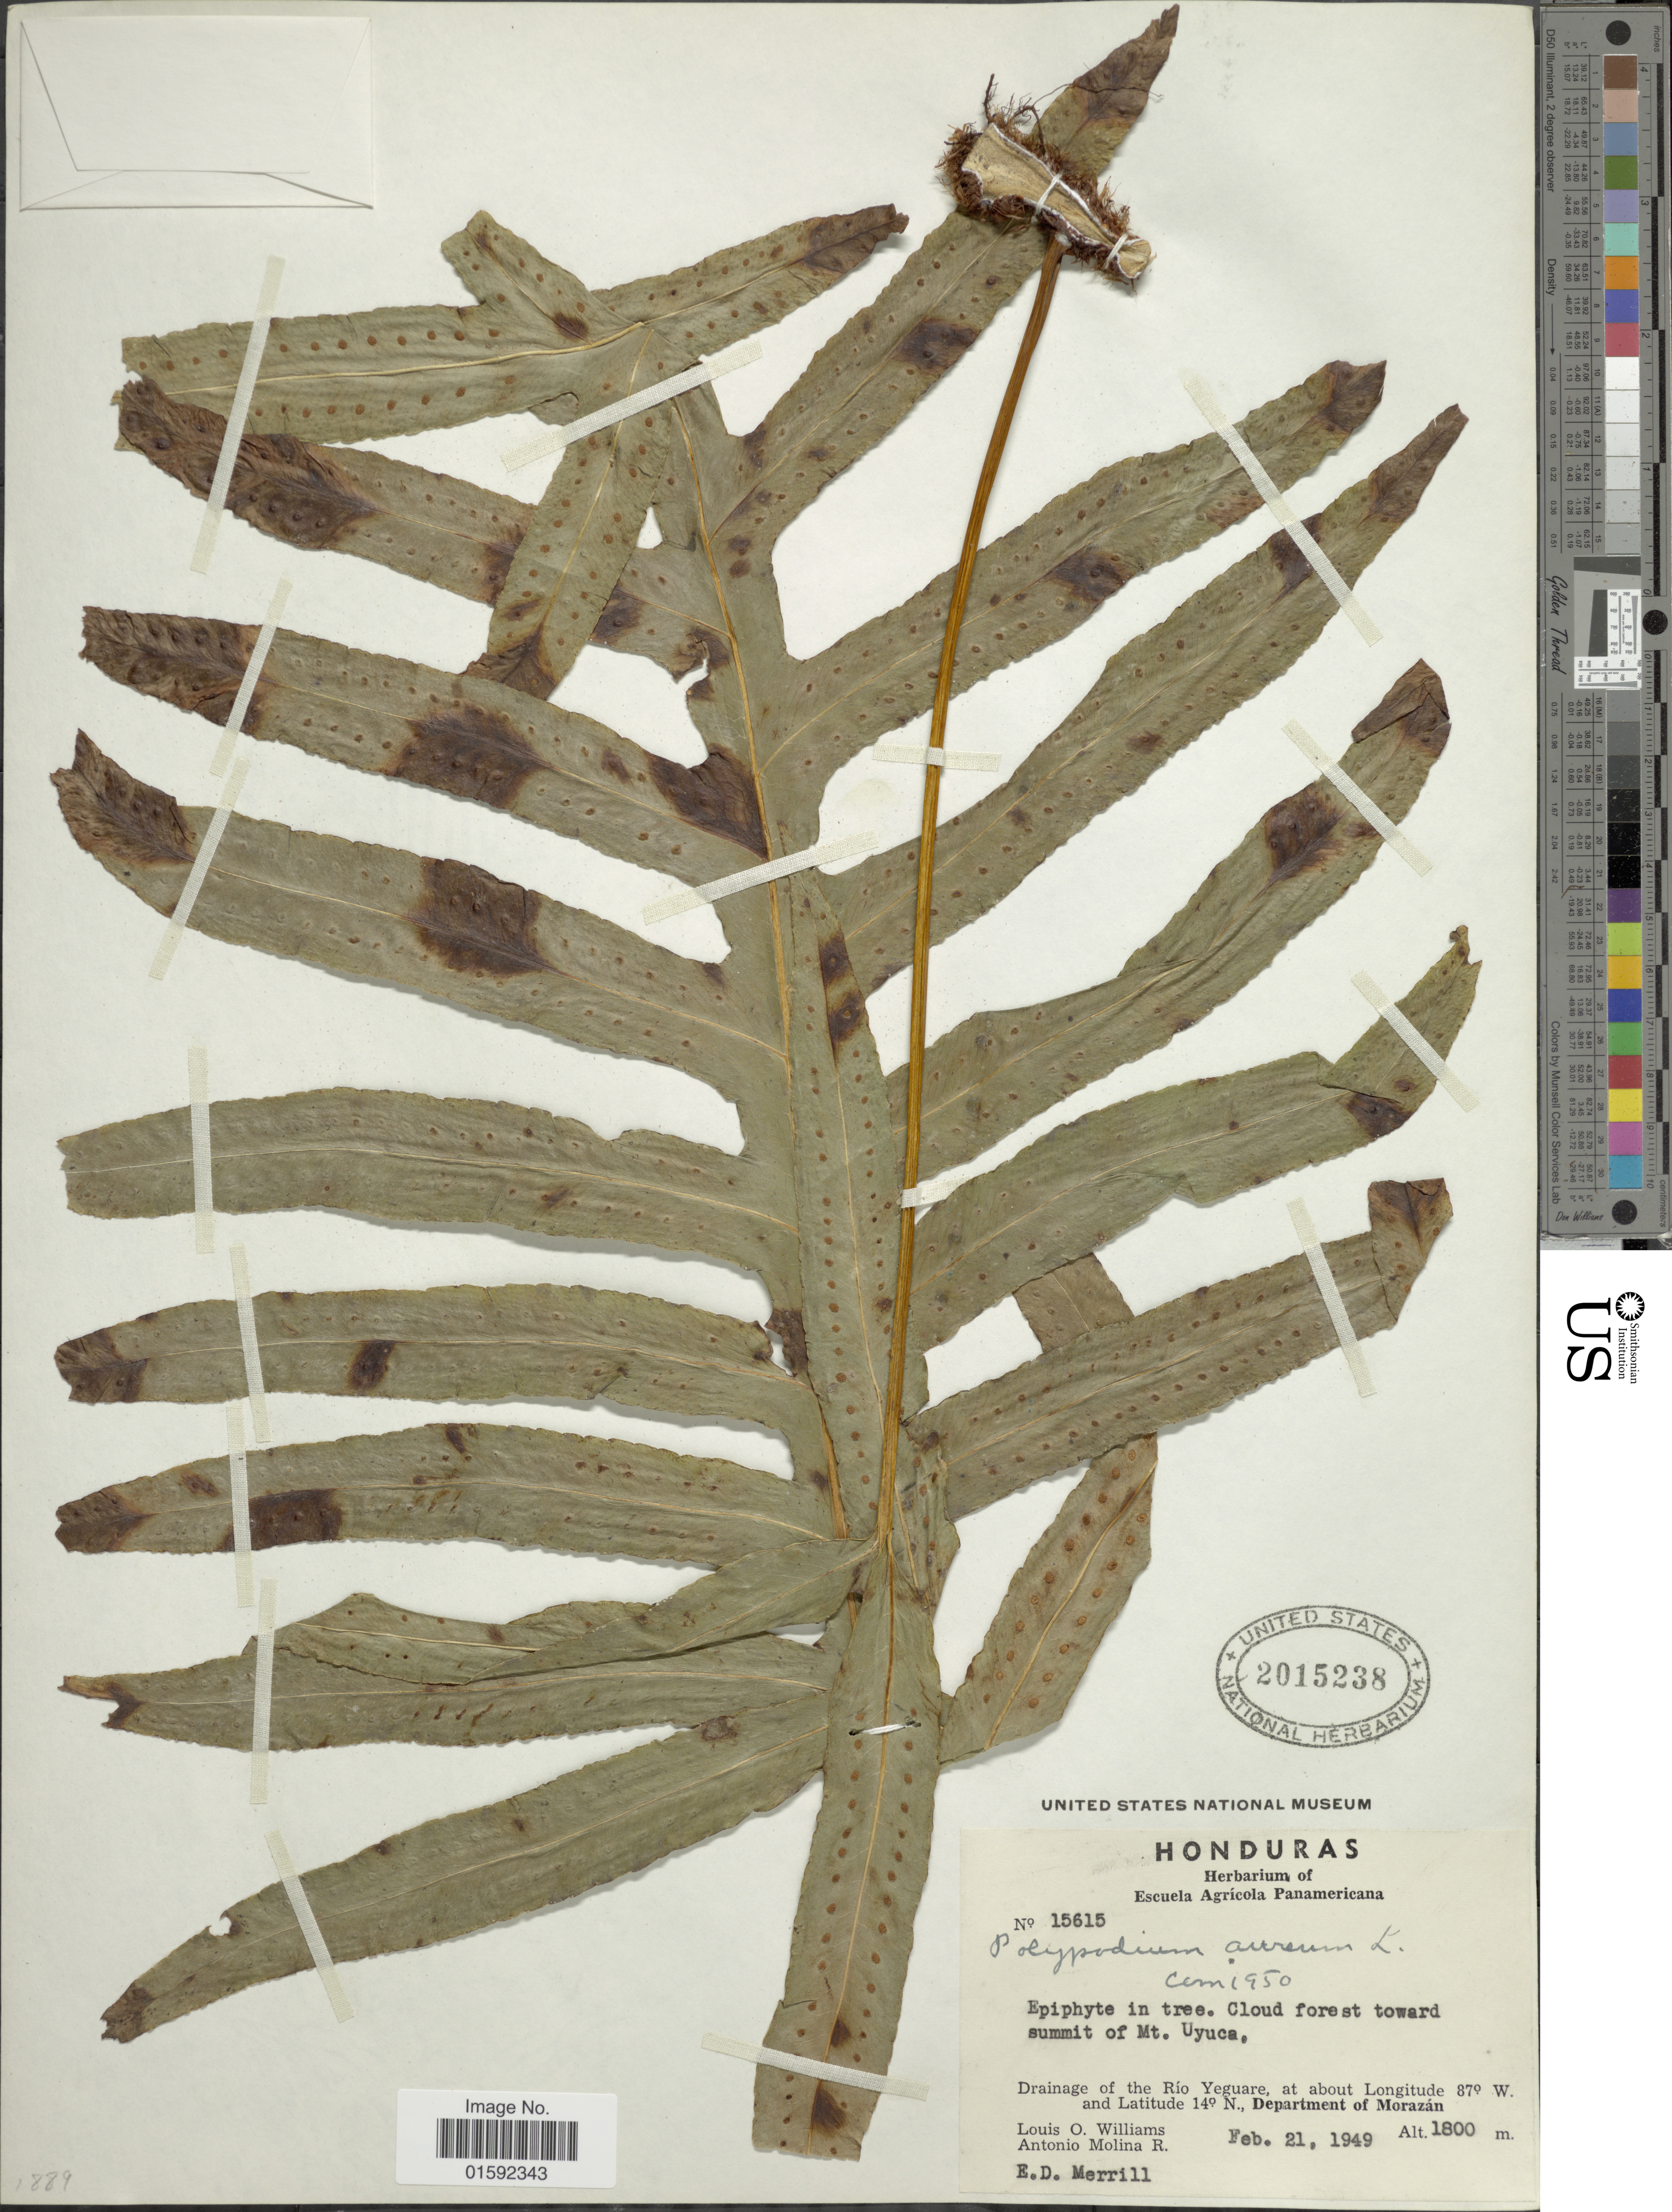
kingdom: Plantae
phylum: Tracheophyta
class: Polypodiopsida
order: Polypodiales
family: Polypodiaceae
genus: Phlebodium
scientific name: Phlebodium pseudoaureum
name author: (Cav.) Lellinger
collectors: L. O. Williams, A. Molina R. & E. D. Merrill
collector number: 15615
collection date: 1949-02-21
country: Honduras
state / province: Fco. Morazán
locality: Honduras, drainage of the Río Yenguare,Department of Morazán.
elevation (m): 1800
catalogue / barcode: US 2015238